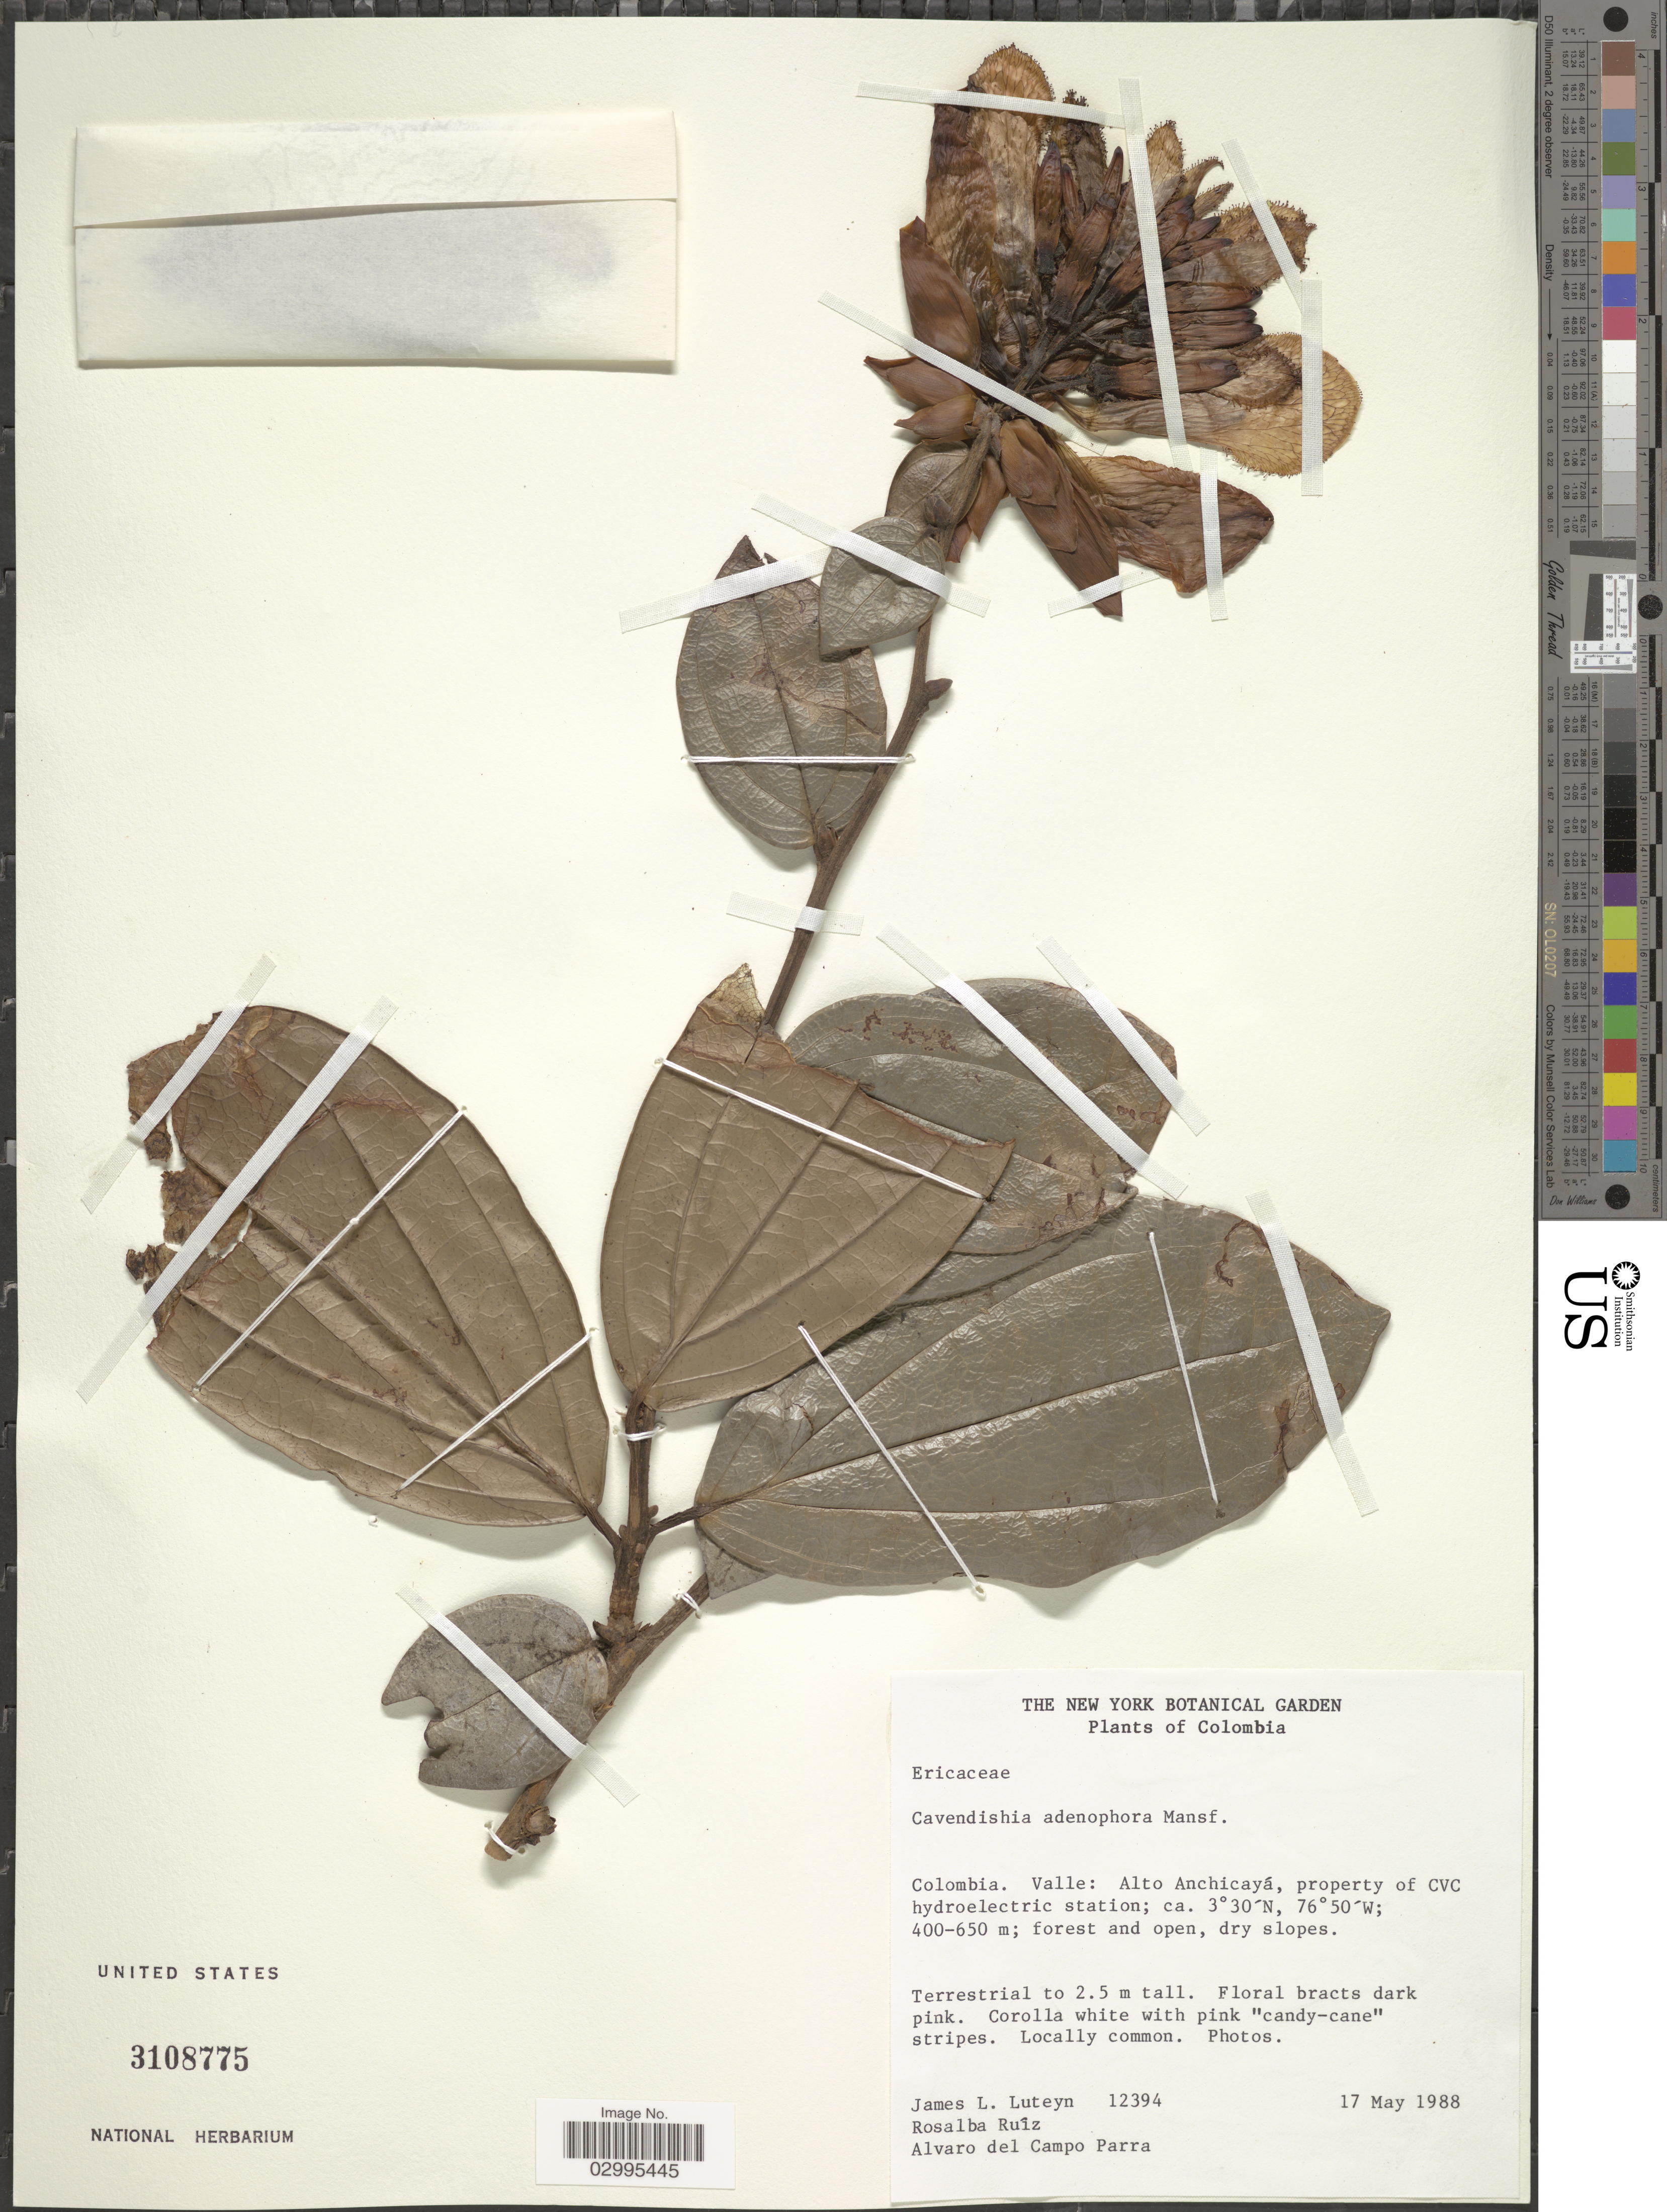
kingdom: Plantae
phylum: Tracheophyta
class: Magnoliopsida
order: Ericales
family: Ericaceae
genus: Cavendishia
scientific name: Cavendishia adenophora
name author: Mansf.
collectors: J. Luteyn, R. Ruiz & A. Campo-Parra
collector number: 12394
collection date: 1988-05-17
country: Colombia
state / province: Valle del Cauca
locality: Valle: Alto Anchicayá.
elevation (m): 400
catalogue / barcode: US 3108775